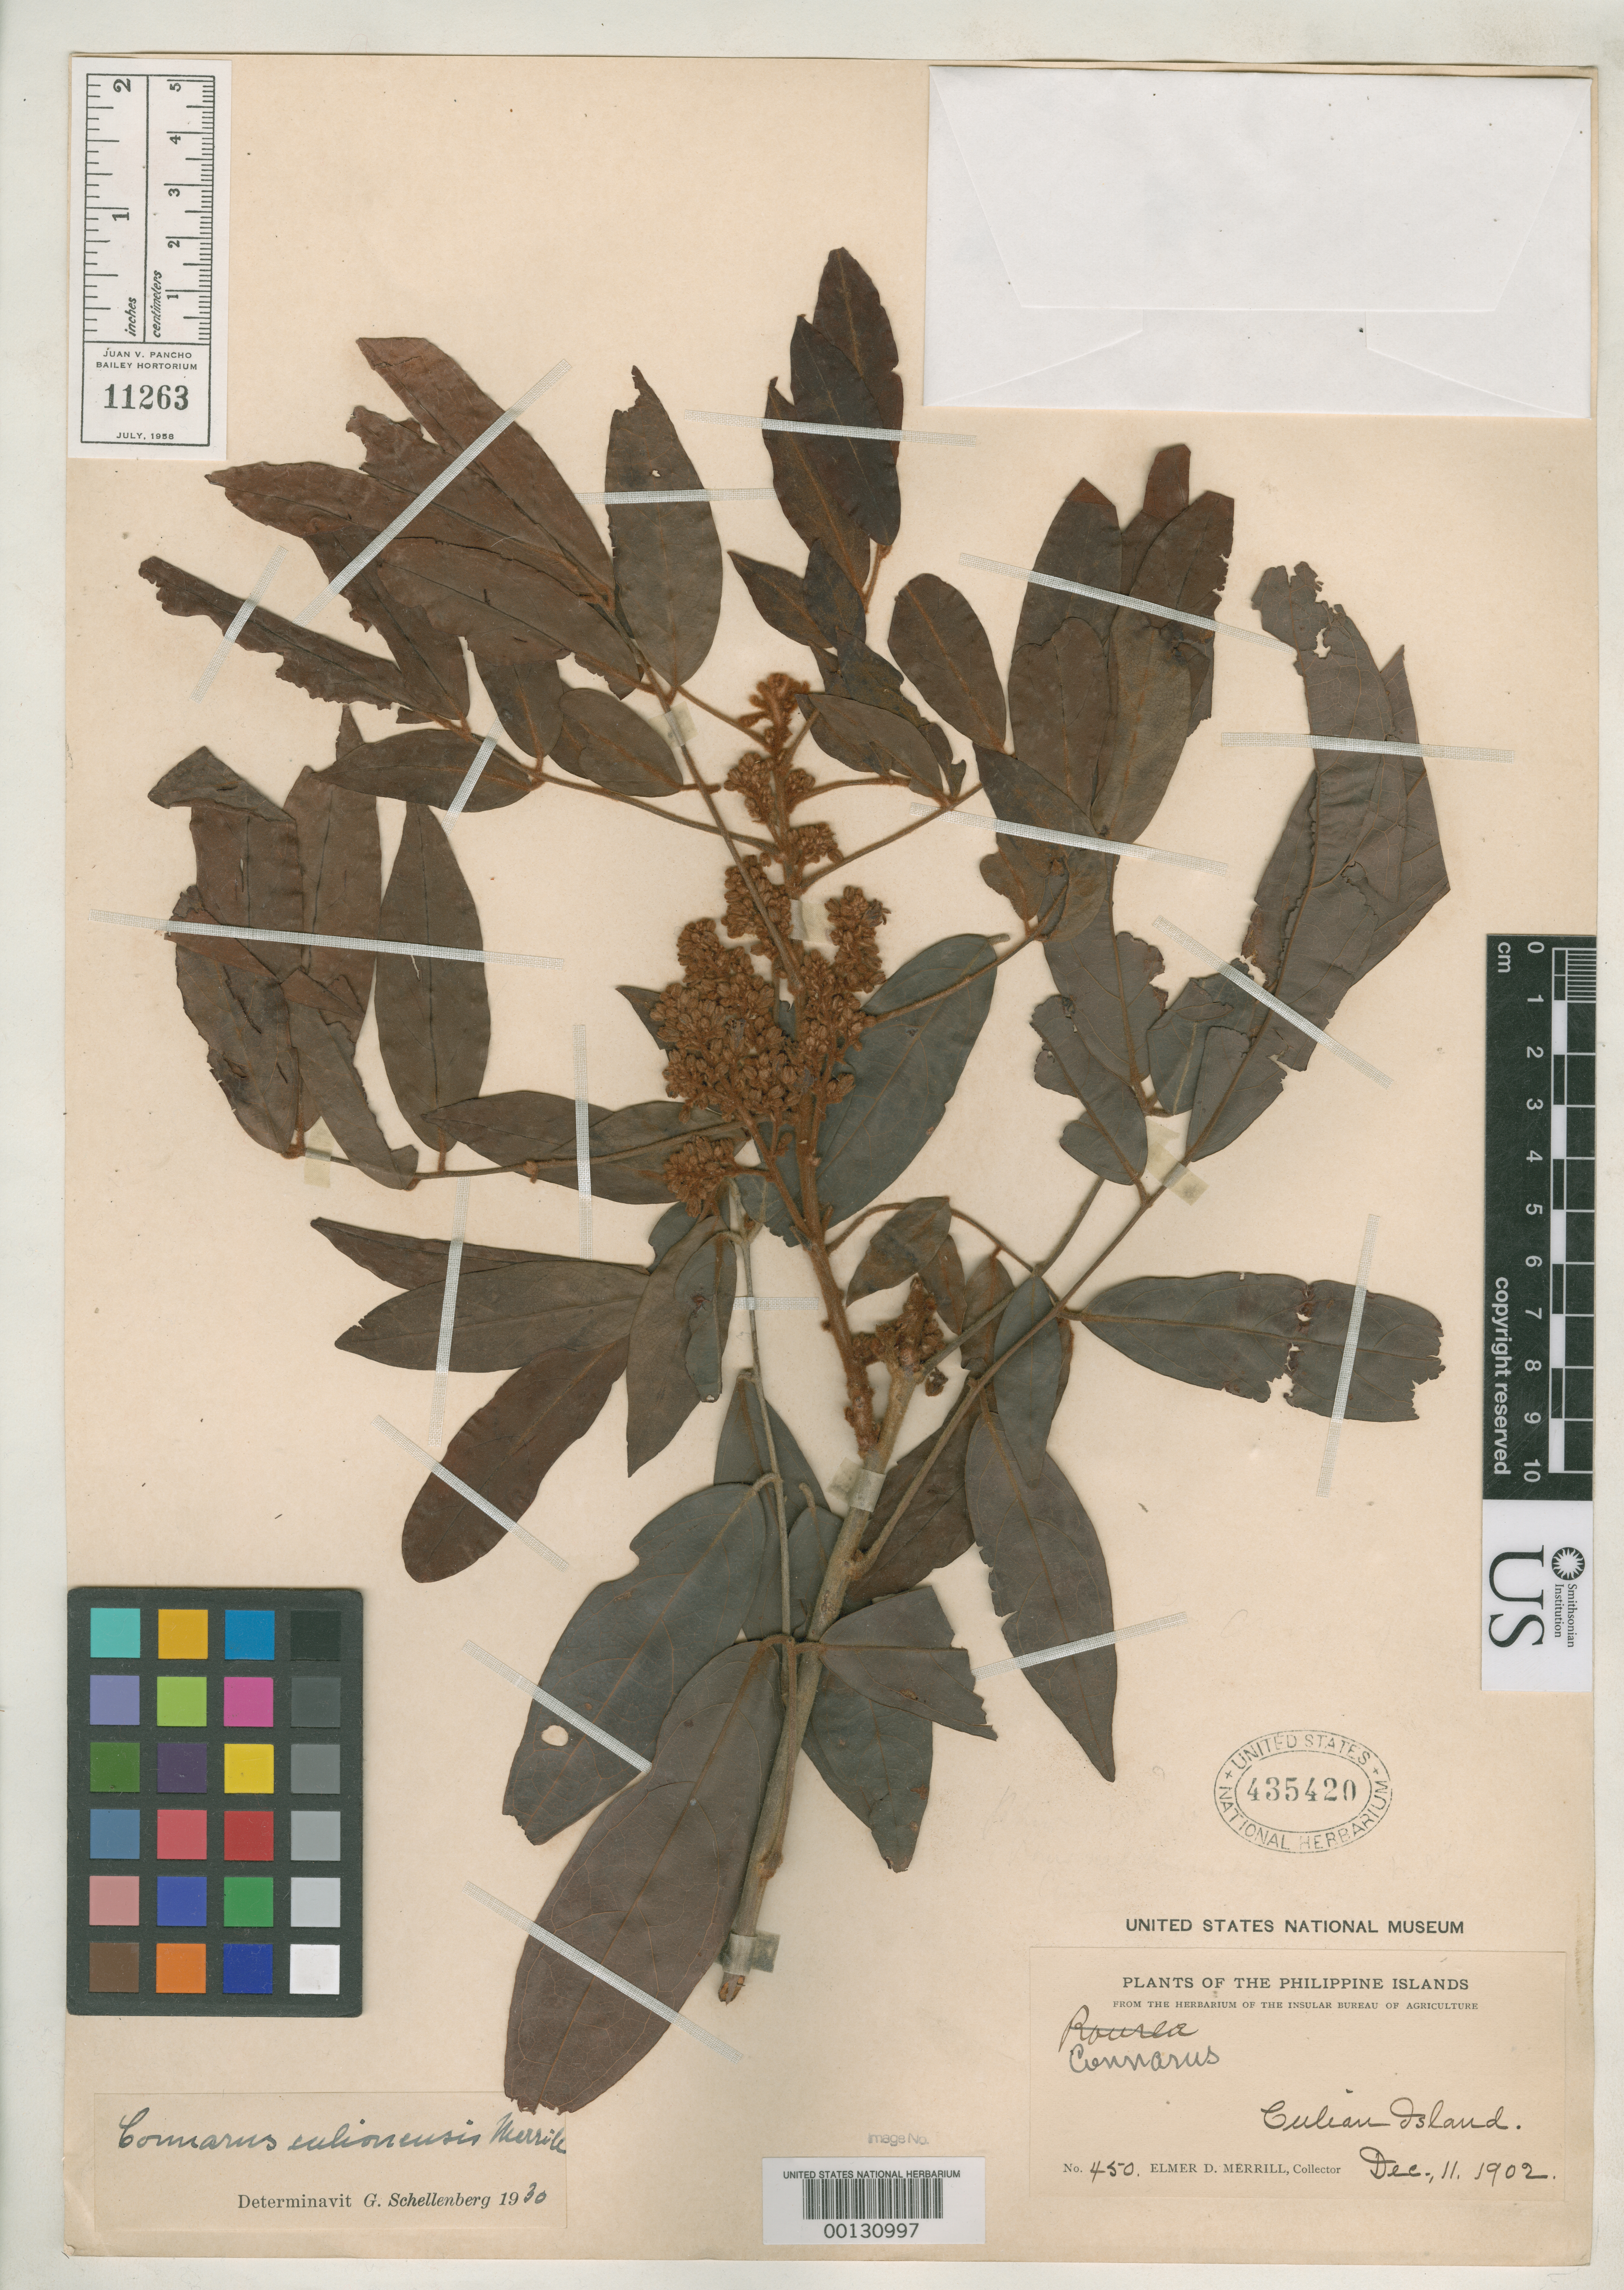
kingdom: Plantae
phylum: Tracheophyta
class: Magnoliopsida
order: Oxalidales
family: Connaraceae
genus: Connarus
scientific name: Connarus culionensis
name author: Merr.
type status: Isotype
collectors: E. D. Merrill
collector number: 450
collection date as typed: Dec 1902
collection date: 1902-12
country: Philippines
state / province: Mimaropa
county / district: Palawan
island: Culion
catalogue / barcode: US 435420